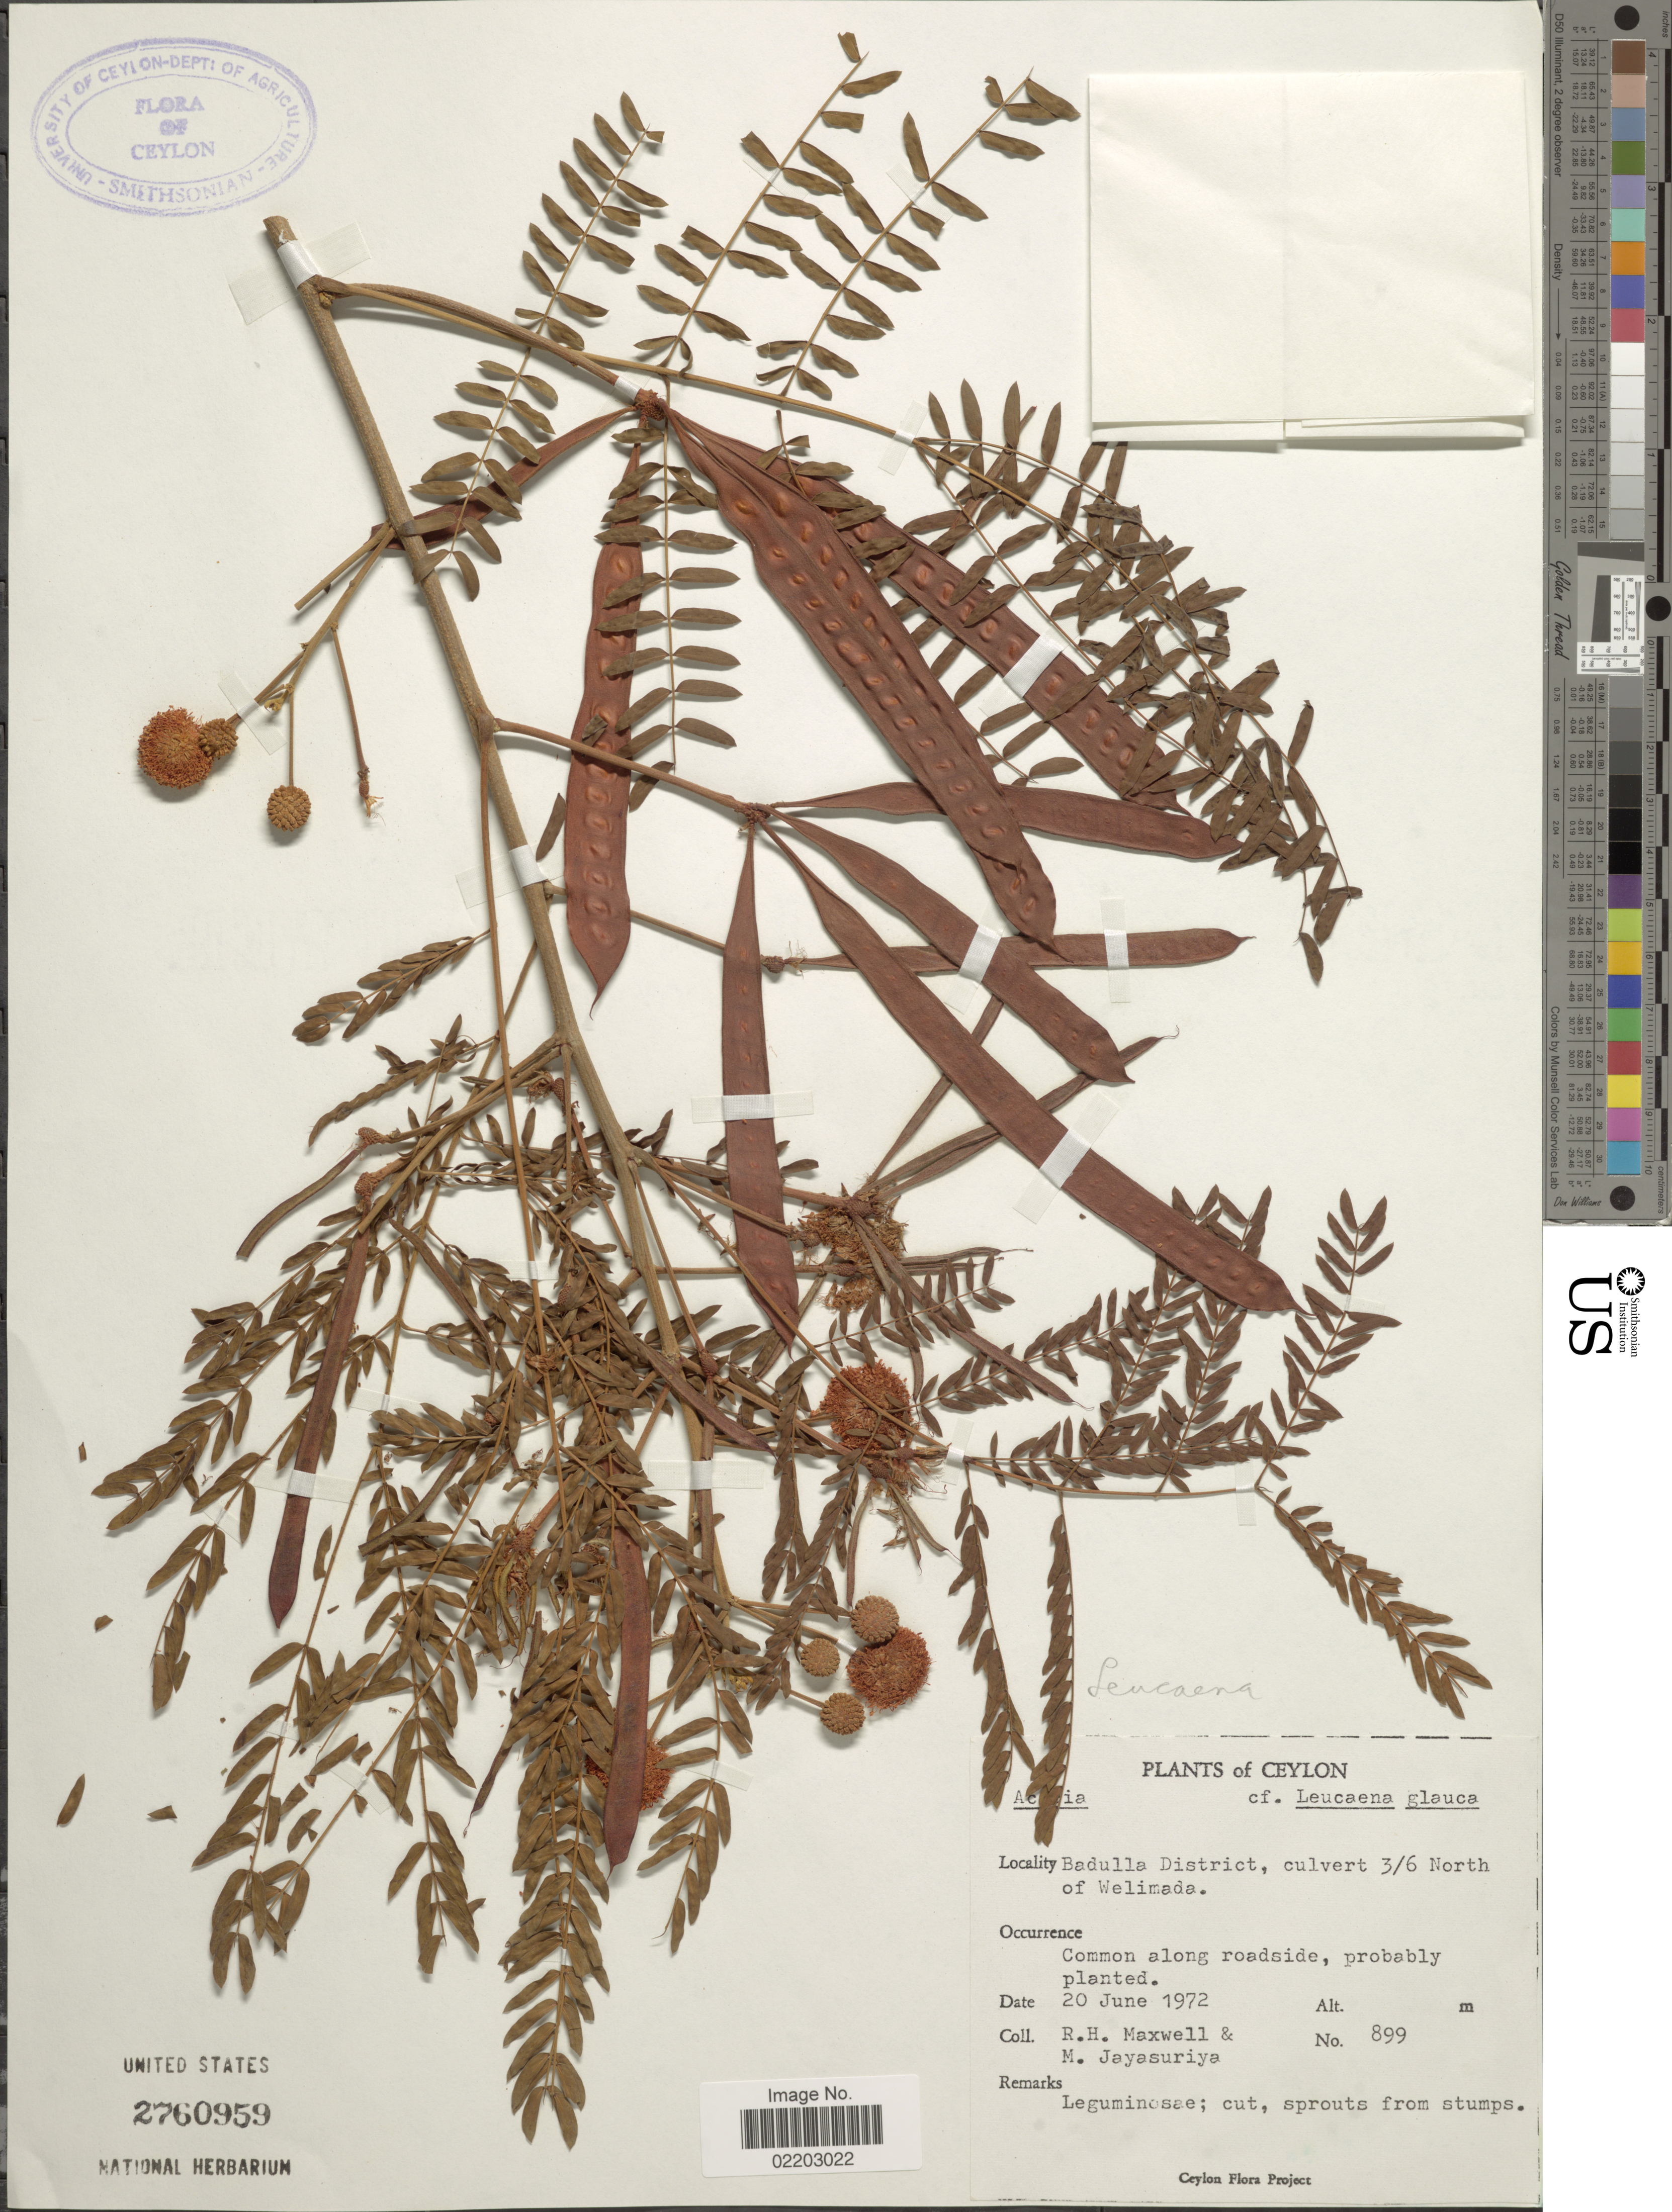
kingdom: Plantae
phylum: Tracheophyta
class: Magnoliopsida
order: Fabales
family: Fabaceae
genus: Leucaena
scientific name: Leucaena leucocephala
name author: (Lam.) de Wit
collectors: R. Maxwell & M. Jayasuriya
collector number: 899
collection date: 1972-06-20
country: Sri Lanka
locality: Ceylon. Badulla District, culvert 3/6 North of Welimada.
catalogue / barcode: US 2760959